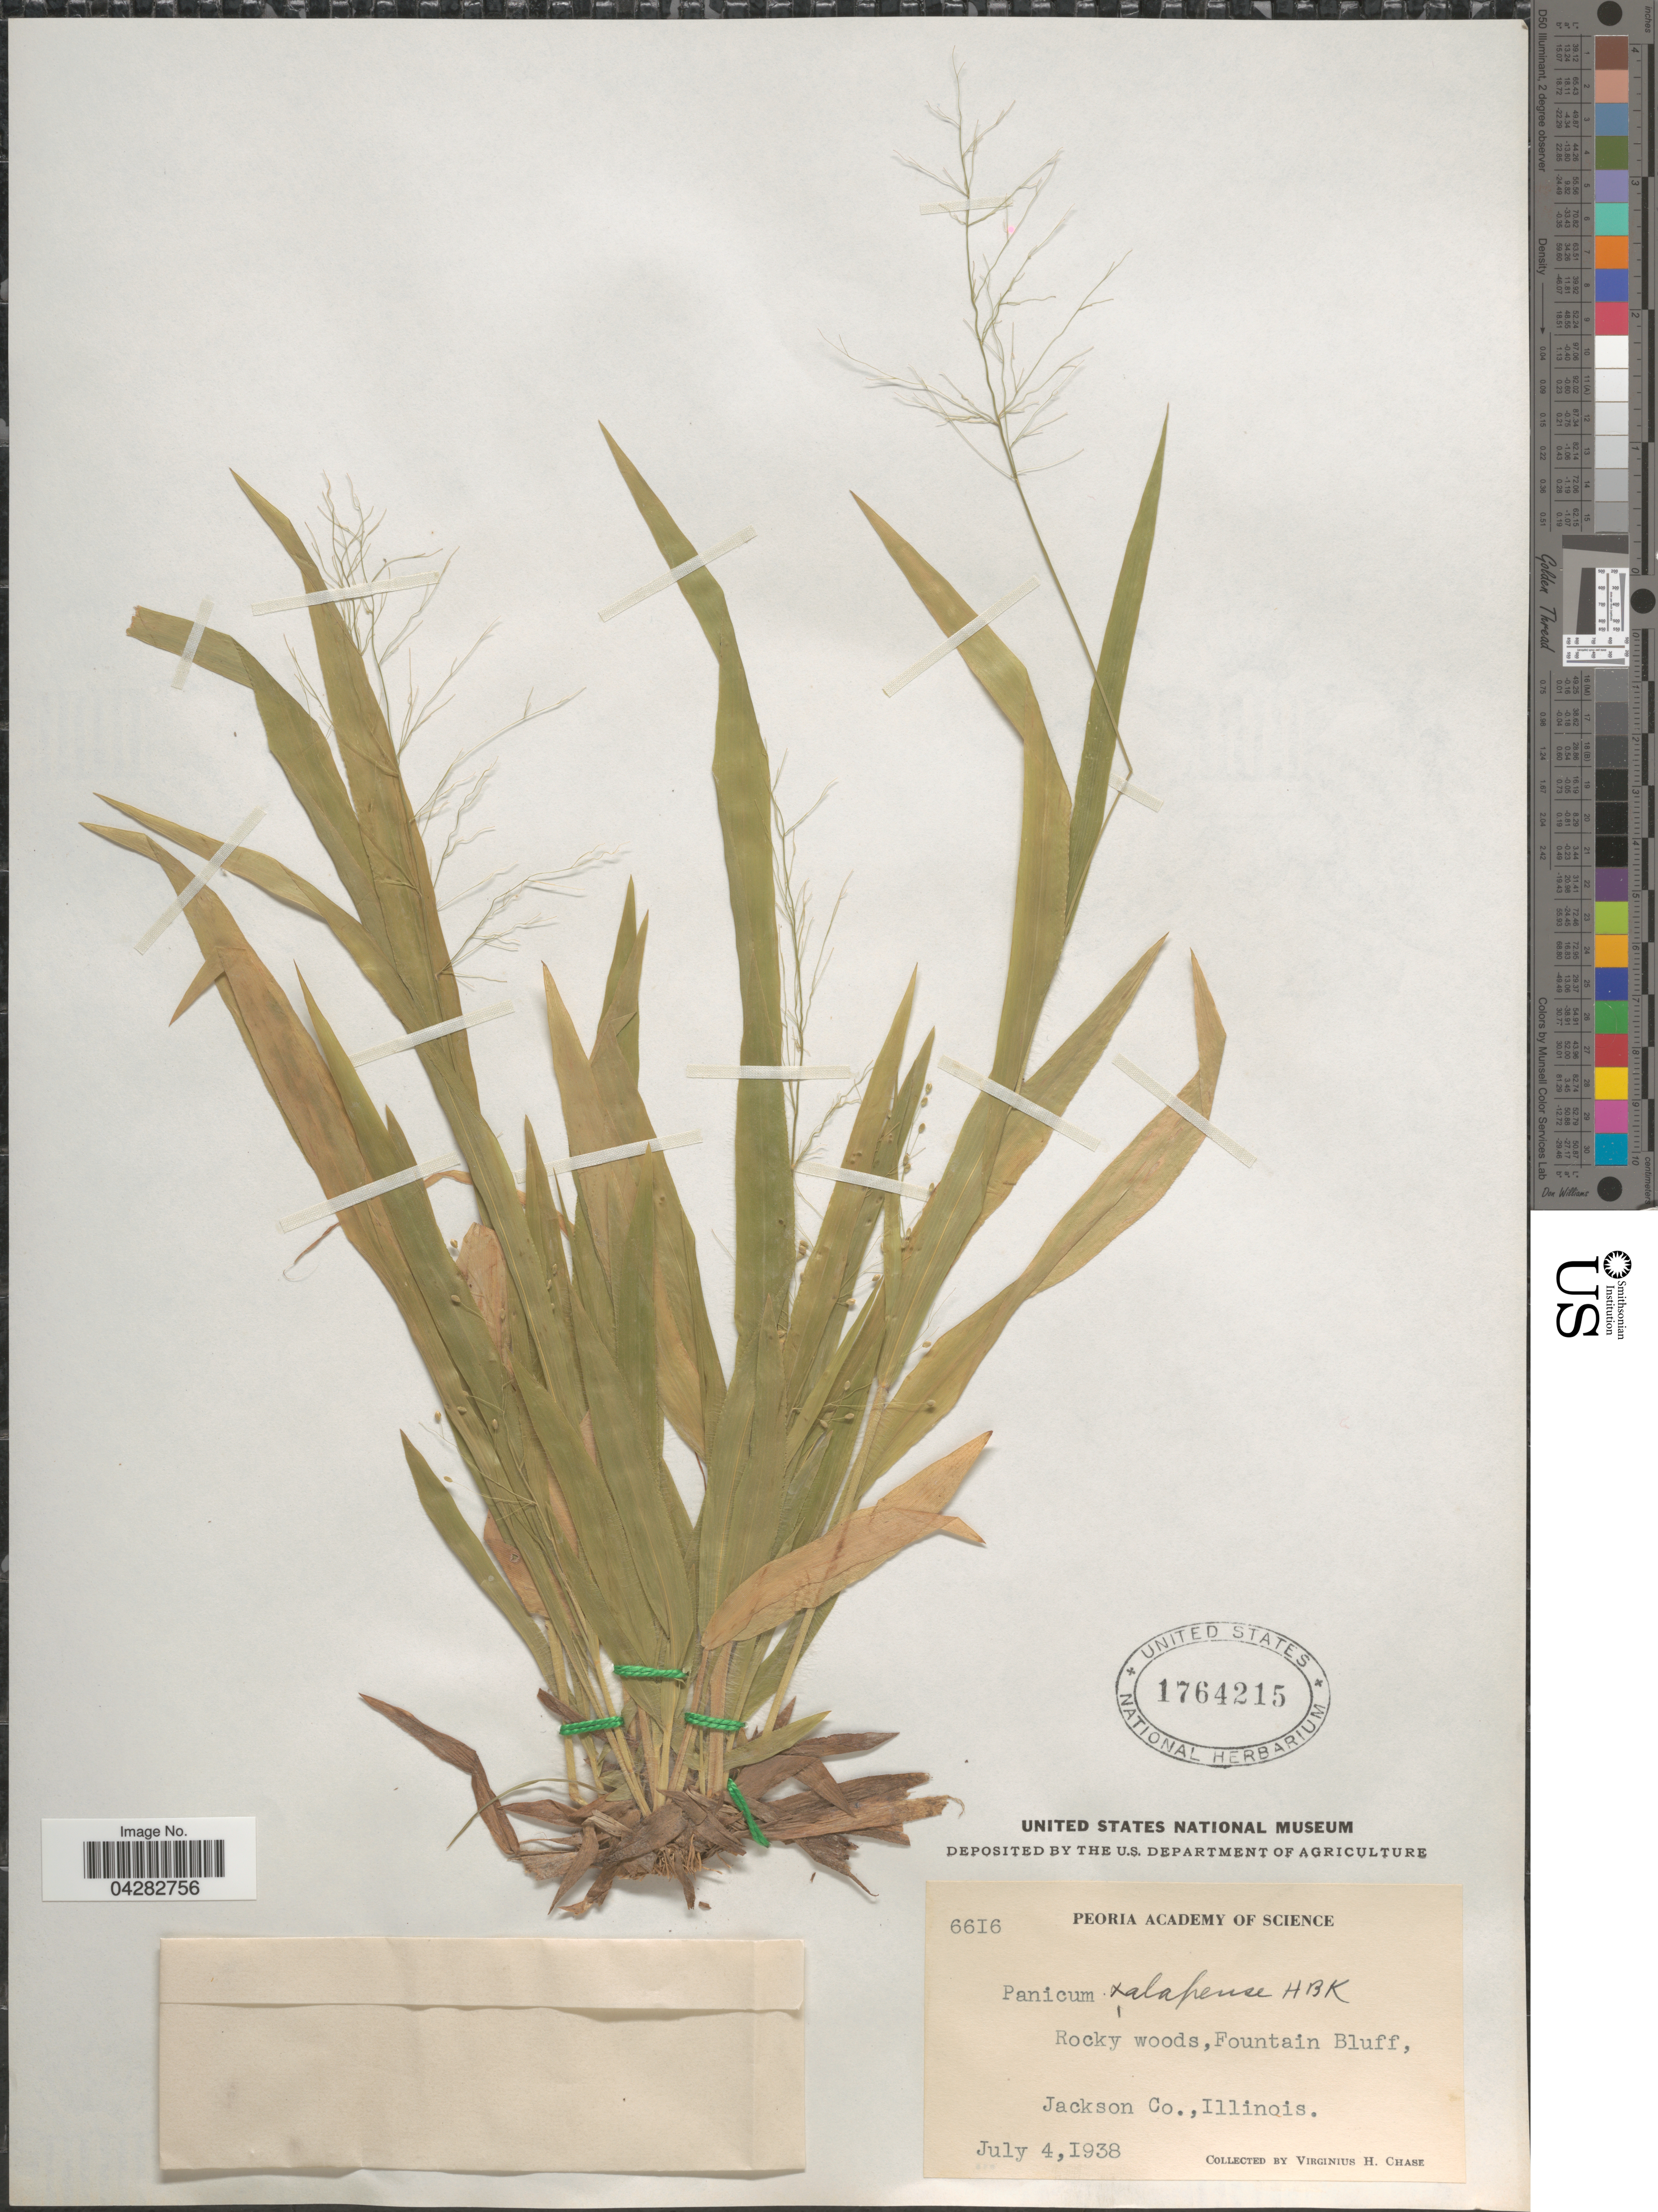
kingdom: Plantae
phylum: Tracheophyta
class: Liliopsida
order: Poales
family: Poaceae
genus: Dichanthelium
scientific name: Dichanthelium laxiflorum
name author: (Lam.) Gould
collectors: V. H. Chase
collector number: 6616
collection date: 1938-07-04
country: United States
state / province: Illinois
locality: Rocky woods, Fountain Bluff, Jackson Co.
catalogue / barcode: US 1764215